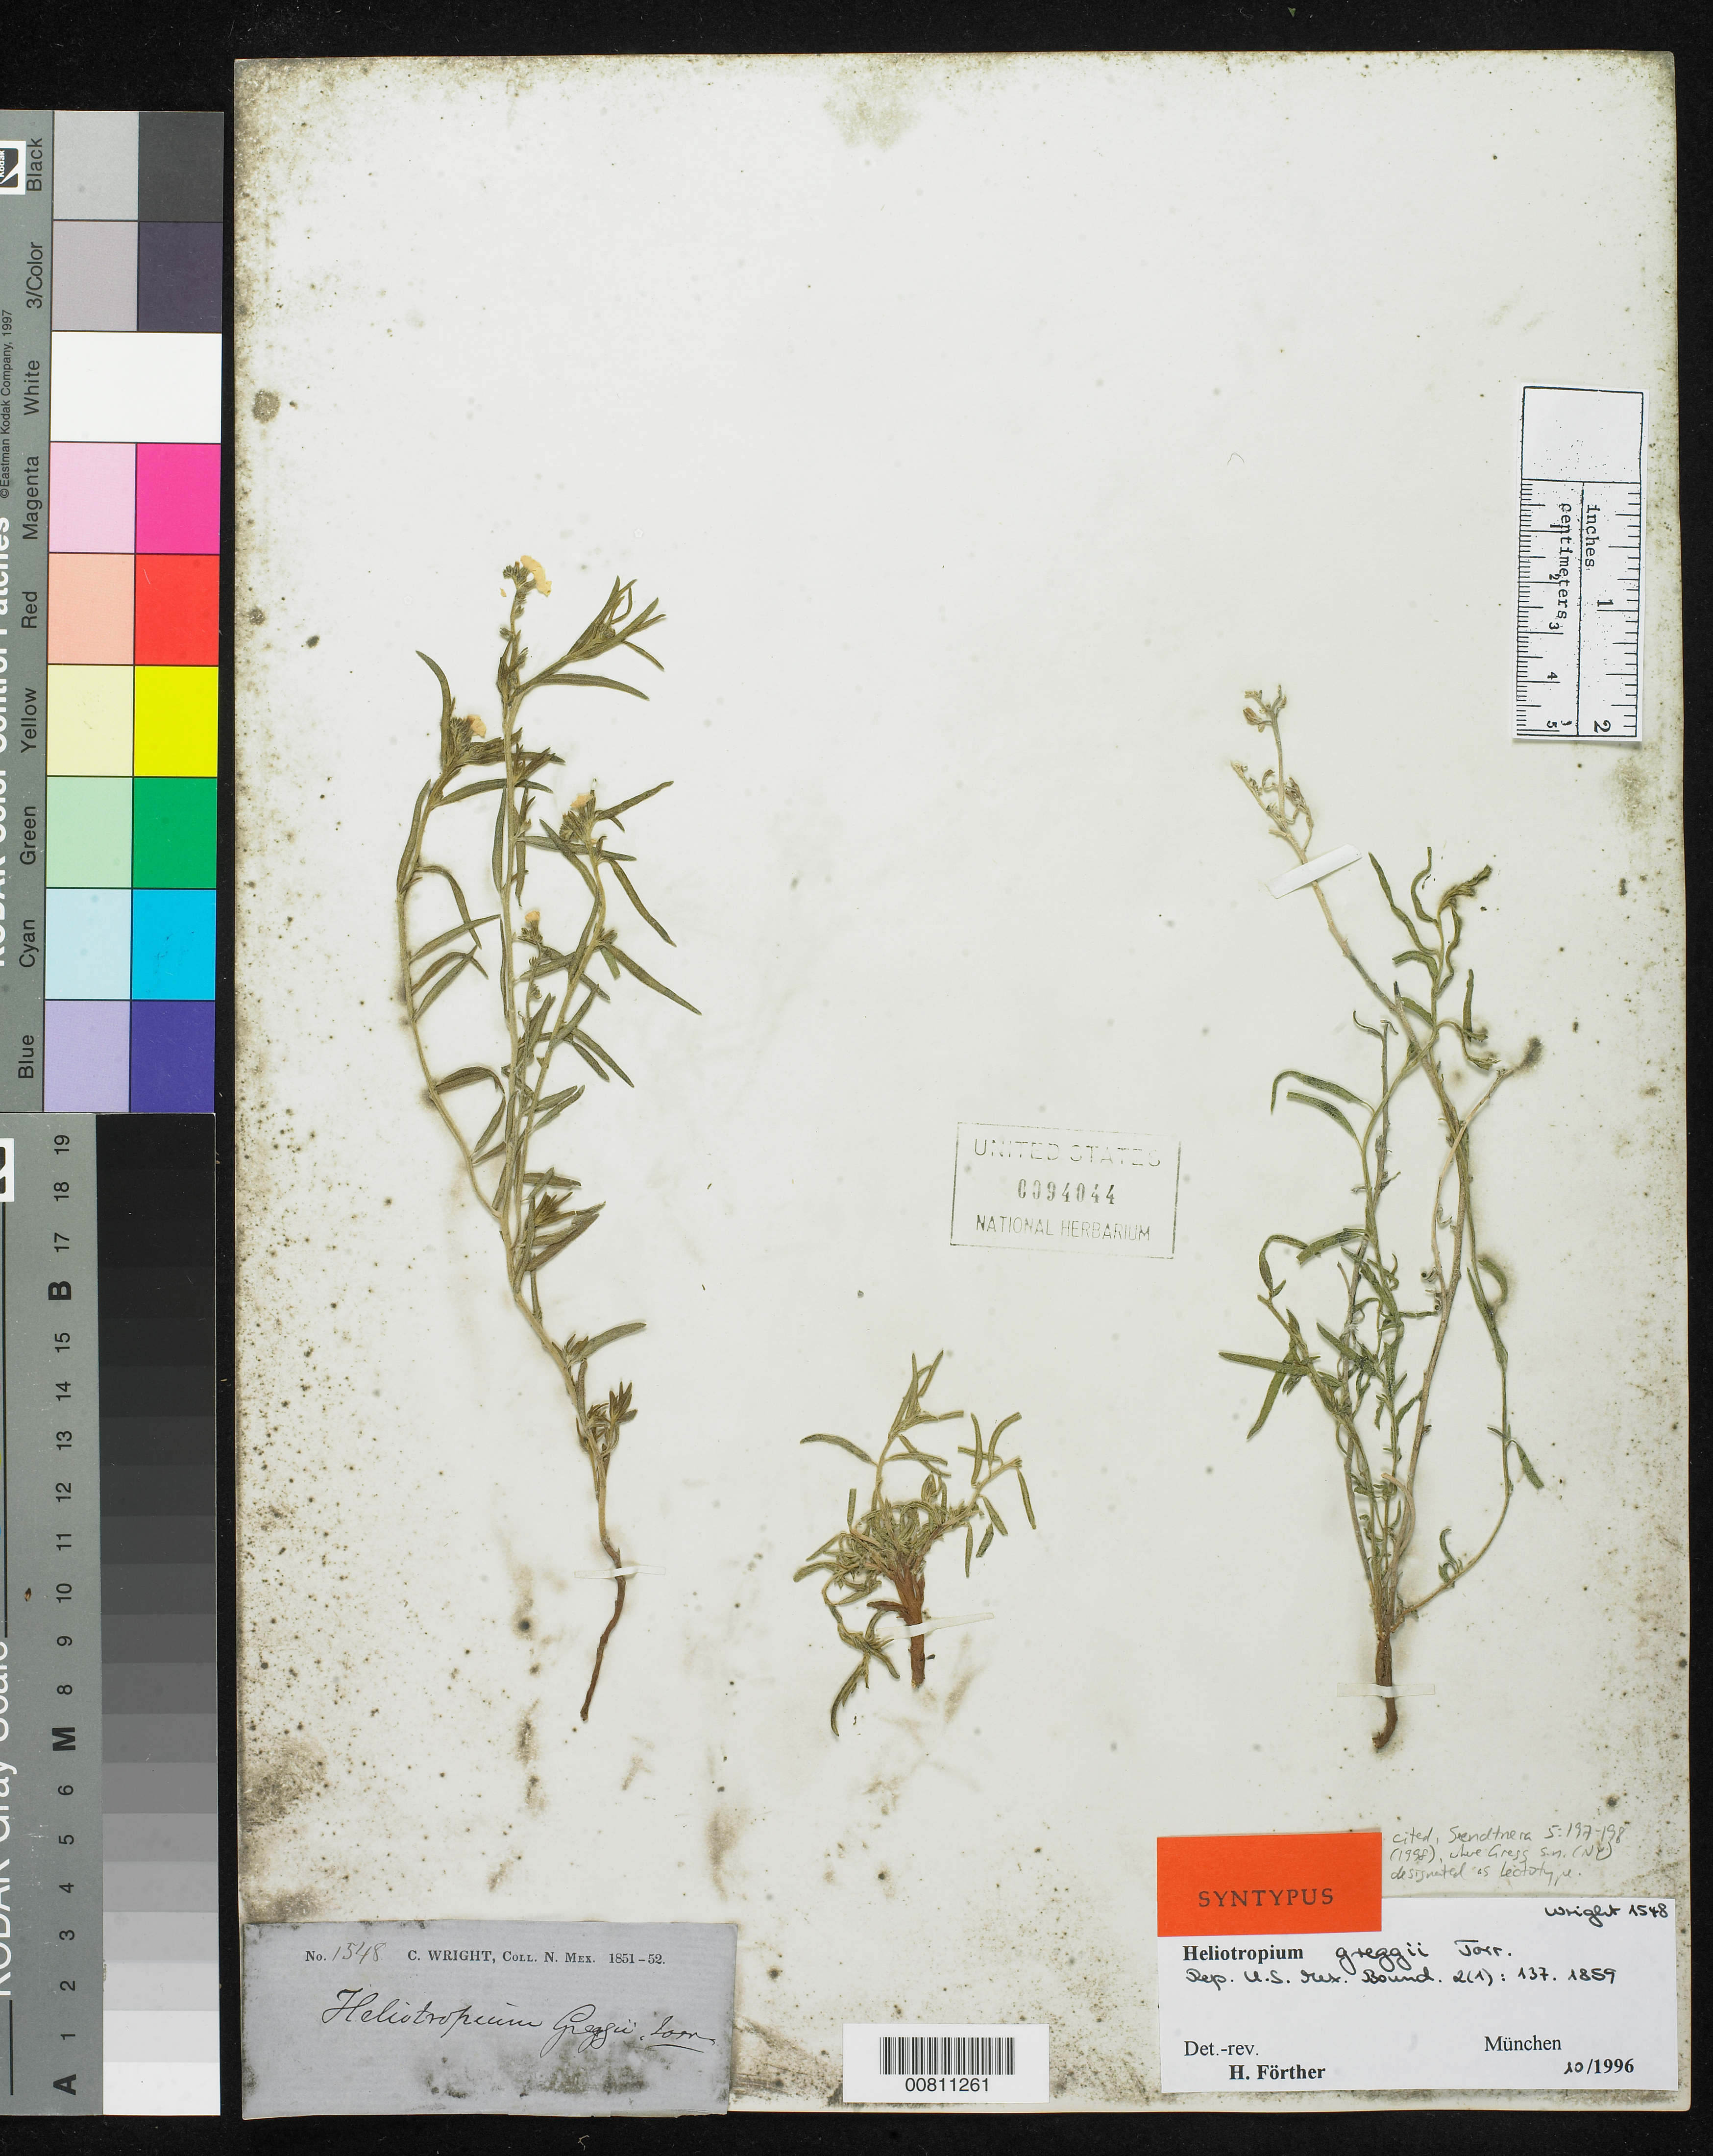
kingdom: Plantae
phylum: Tracheophyta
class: Magnoliopsida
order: Boraginales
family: Heliotropiaceae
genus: Heliotropium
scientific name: Heliotropium greggii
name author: Torr.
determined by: Förther, Harald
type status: Syntype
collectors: C. Wright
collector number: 1548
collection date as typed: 1851 to -- --- 1852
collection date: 1851/1852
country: United States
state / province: New Mexico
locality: "N. Mex."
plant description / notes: Cited by H. Förther, Sendtnera 5: 197-198 (1998), where Gregg s.n. (NY) designated as lectotype.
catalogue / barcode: US 94044